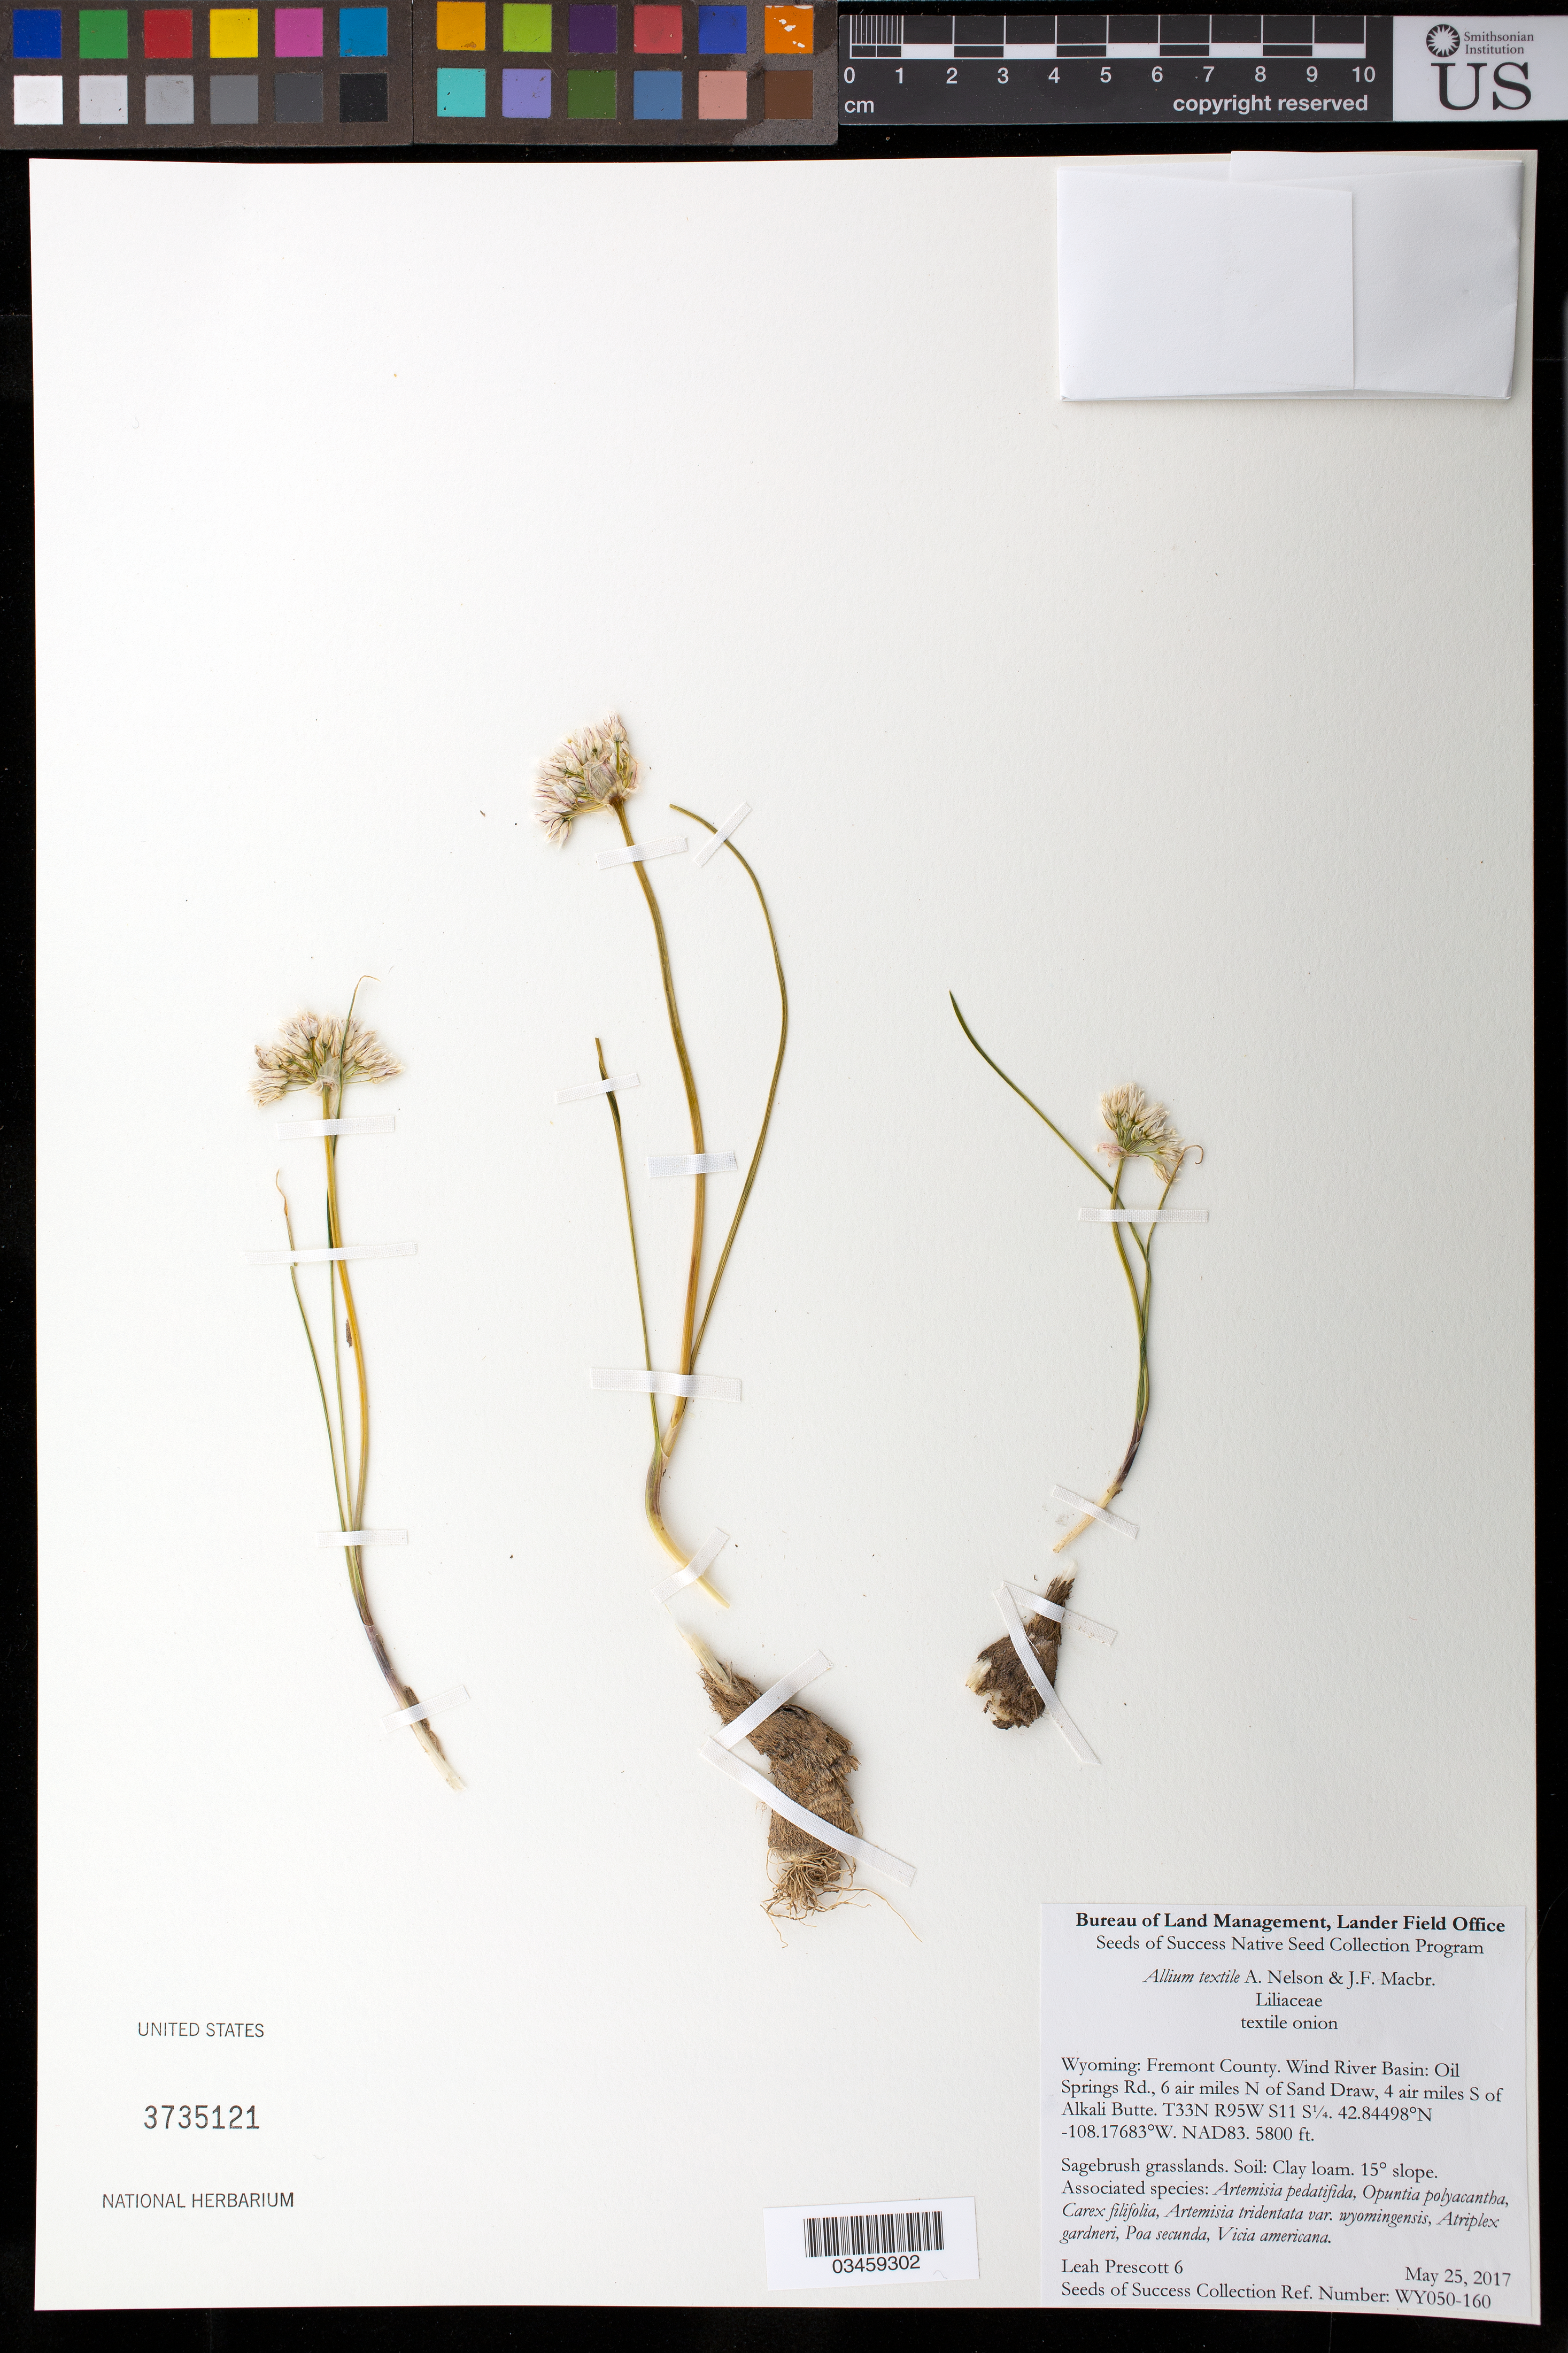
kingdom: Plantae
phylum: Tracheophyta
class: Liliopsida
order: Asparagales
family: Amaryllidaceae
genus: Allium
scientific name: Allium textile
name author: A. Nelson & J.F. Macbr.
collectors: L. Prescott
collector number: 6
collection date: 2017-05-25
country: United States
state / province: Wyoming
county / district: Fremont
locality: Wind River Basin, Oil Springs Road, 6 air mi. NE of Sand Draw, 4 air mi. SE of Alkali Butte T33N R95W S11 S1/4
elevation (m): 1768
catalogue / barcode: US 3735121